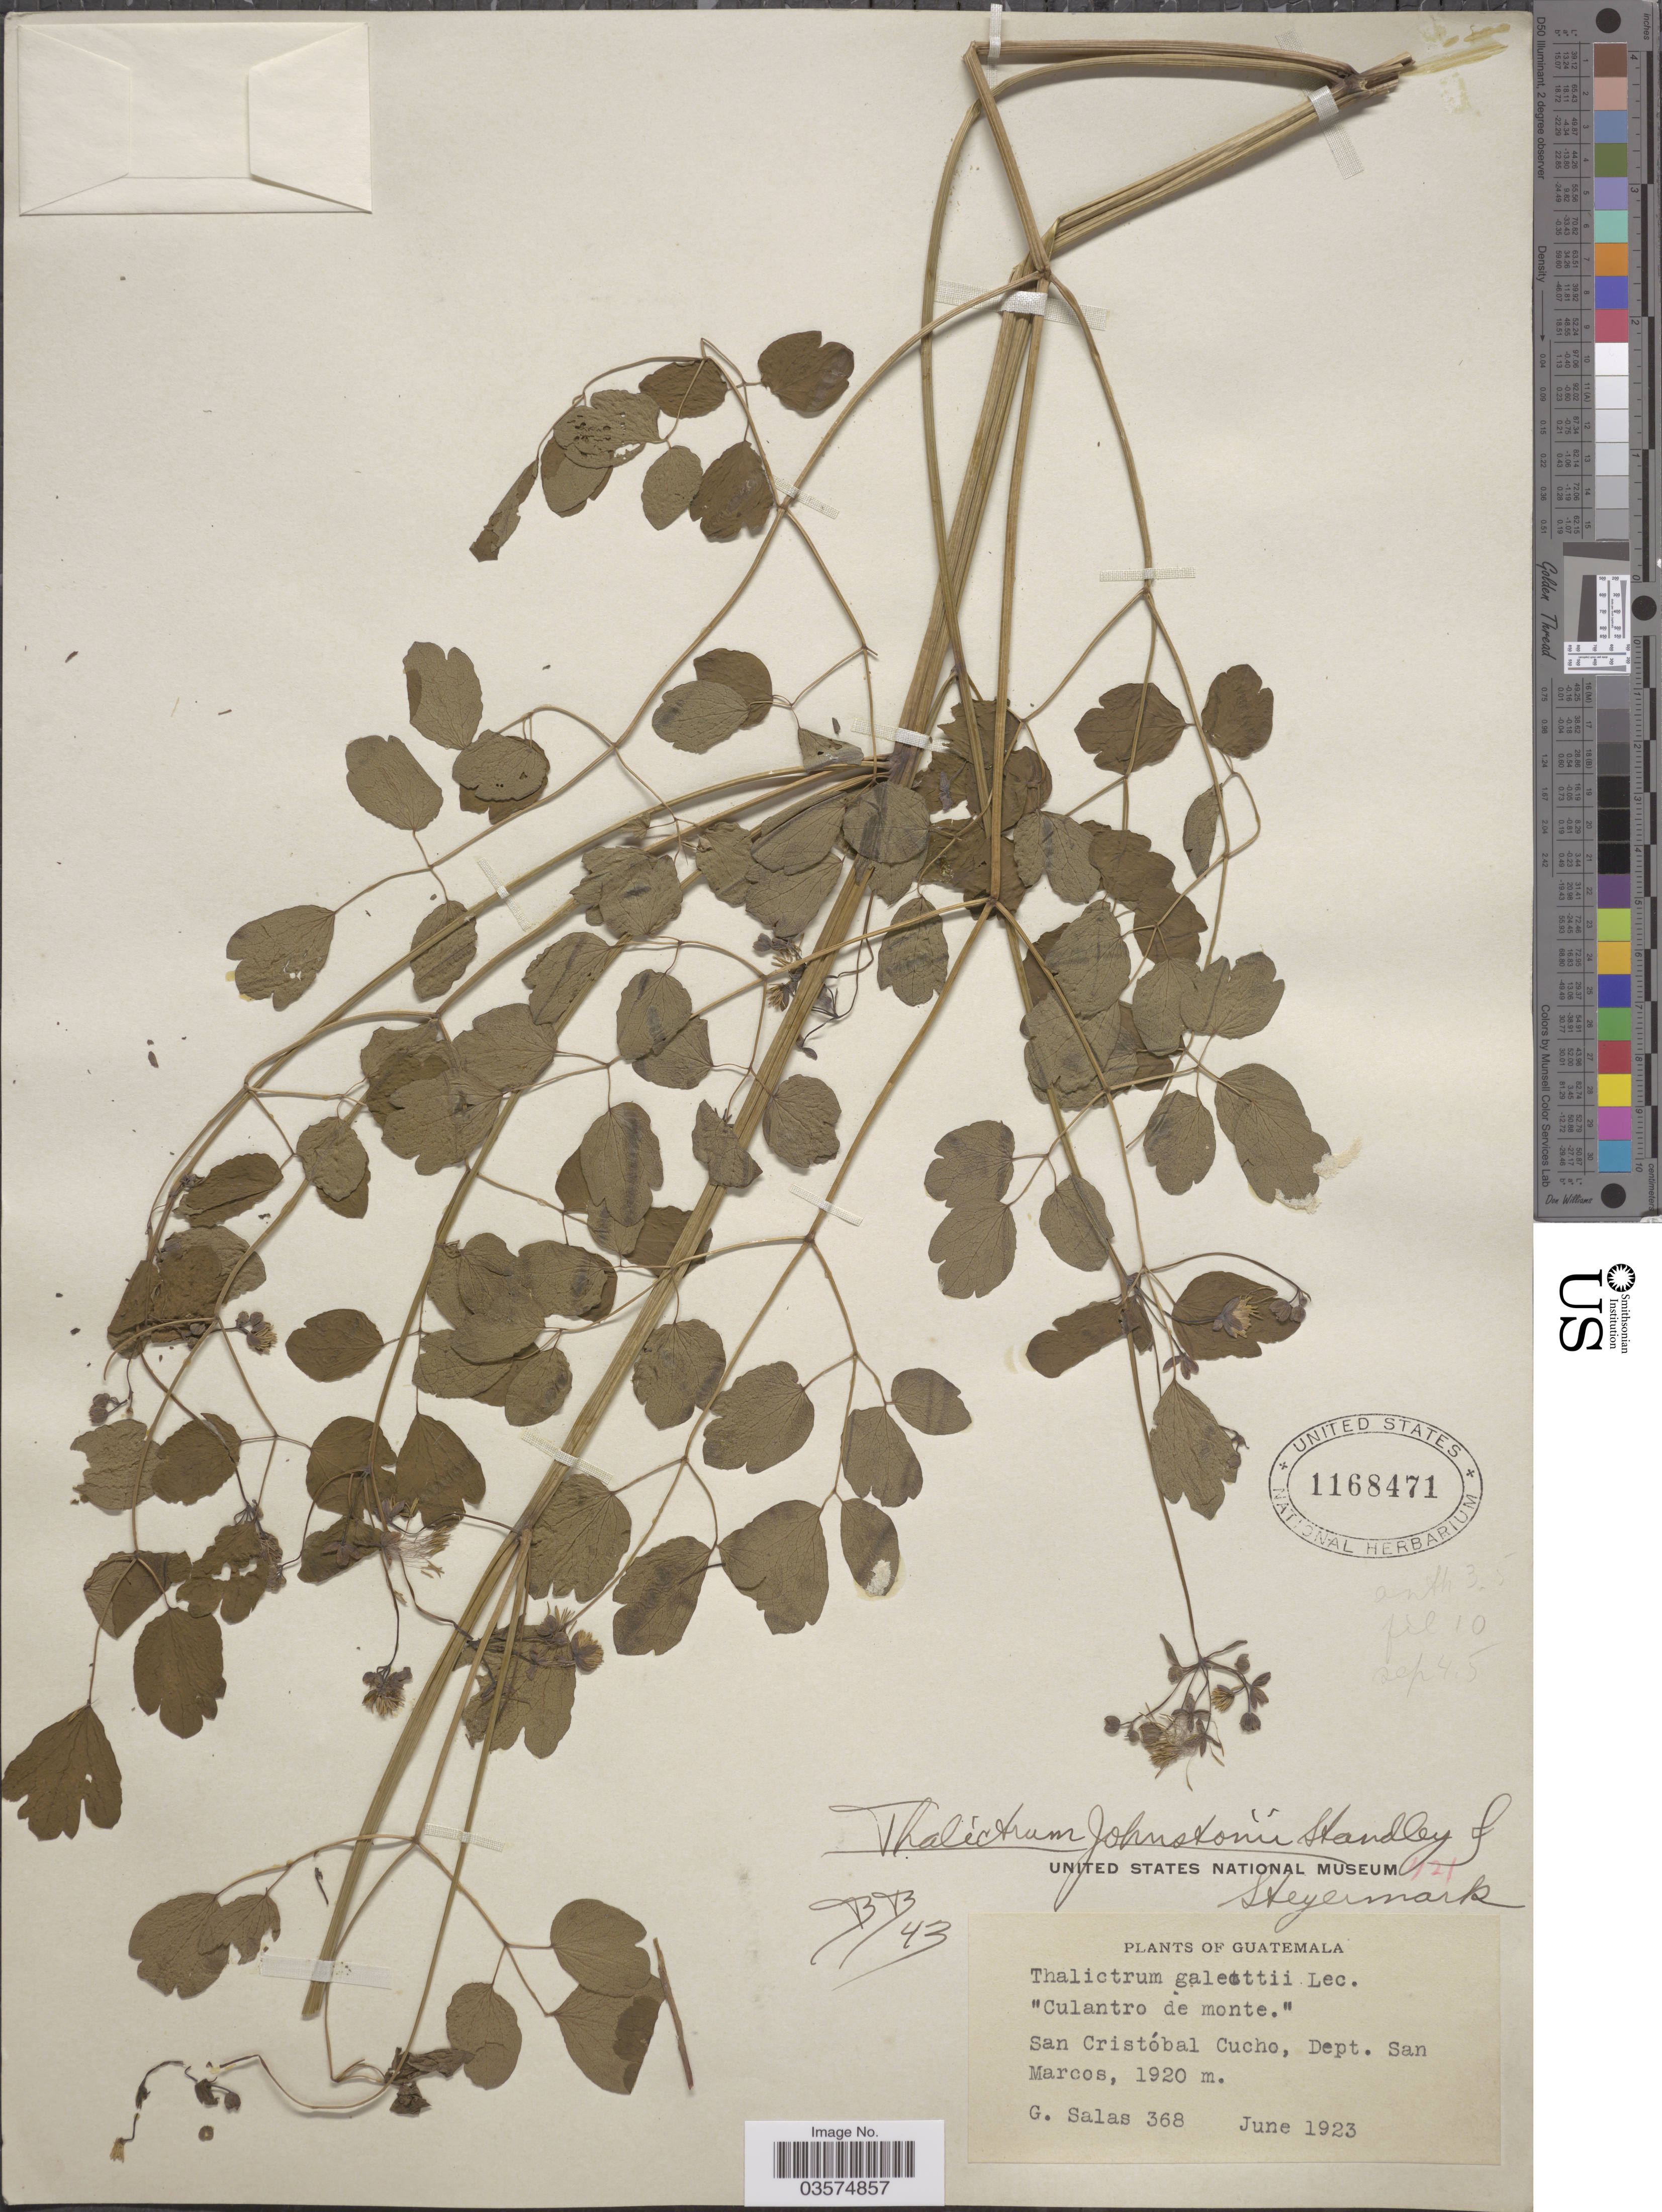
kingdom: Plantae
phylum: Tracheophyta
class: Magnoliopsida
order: Ranunculales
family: Ranunculaceae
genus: Thalictrum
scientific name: Thalictrum johnstonii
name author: Standl.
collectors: G. Salas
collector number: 368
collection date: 1923-06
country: Guatemala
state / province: San Marcos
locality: San Cristóbal Cucho, Dept. San Marcos.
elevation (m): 1920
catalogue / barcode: US 1168471